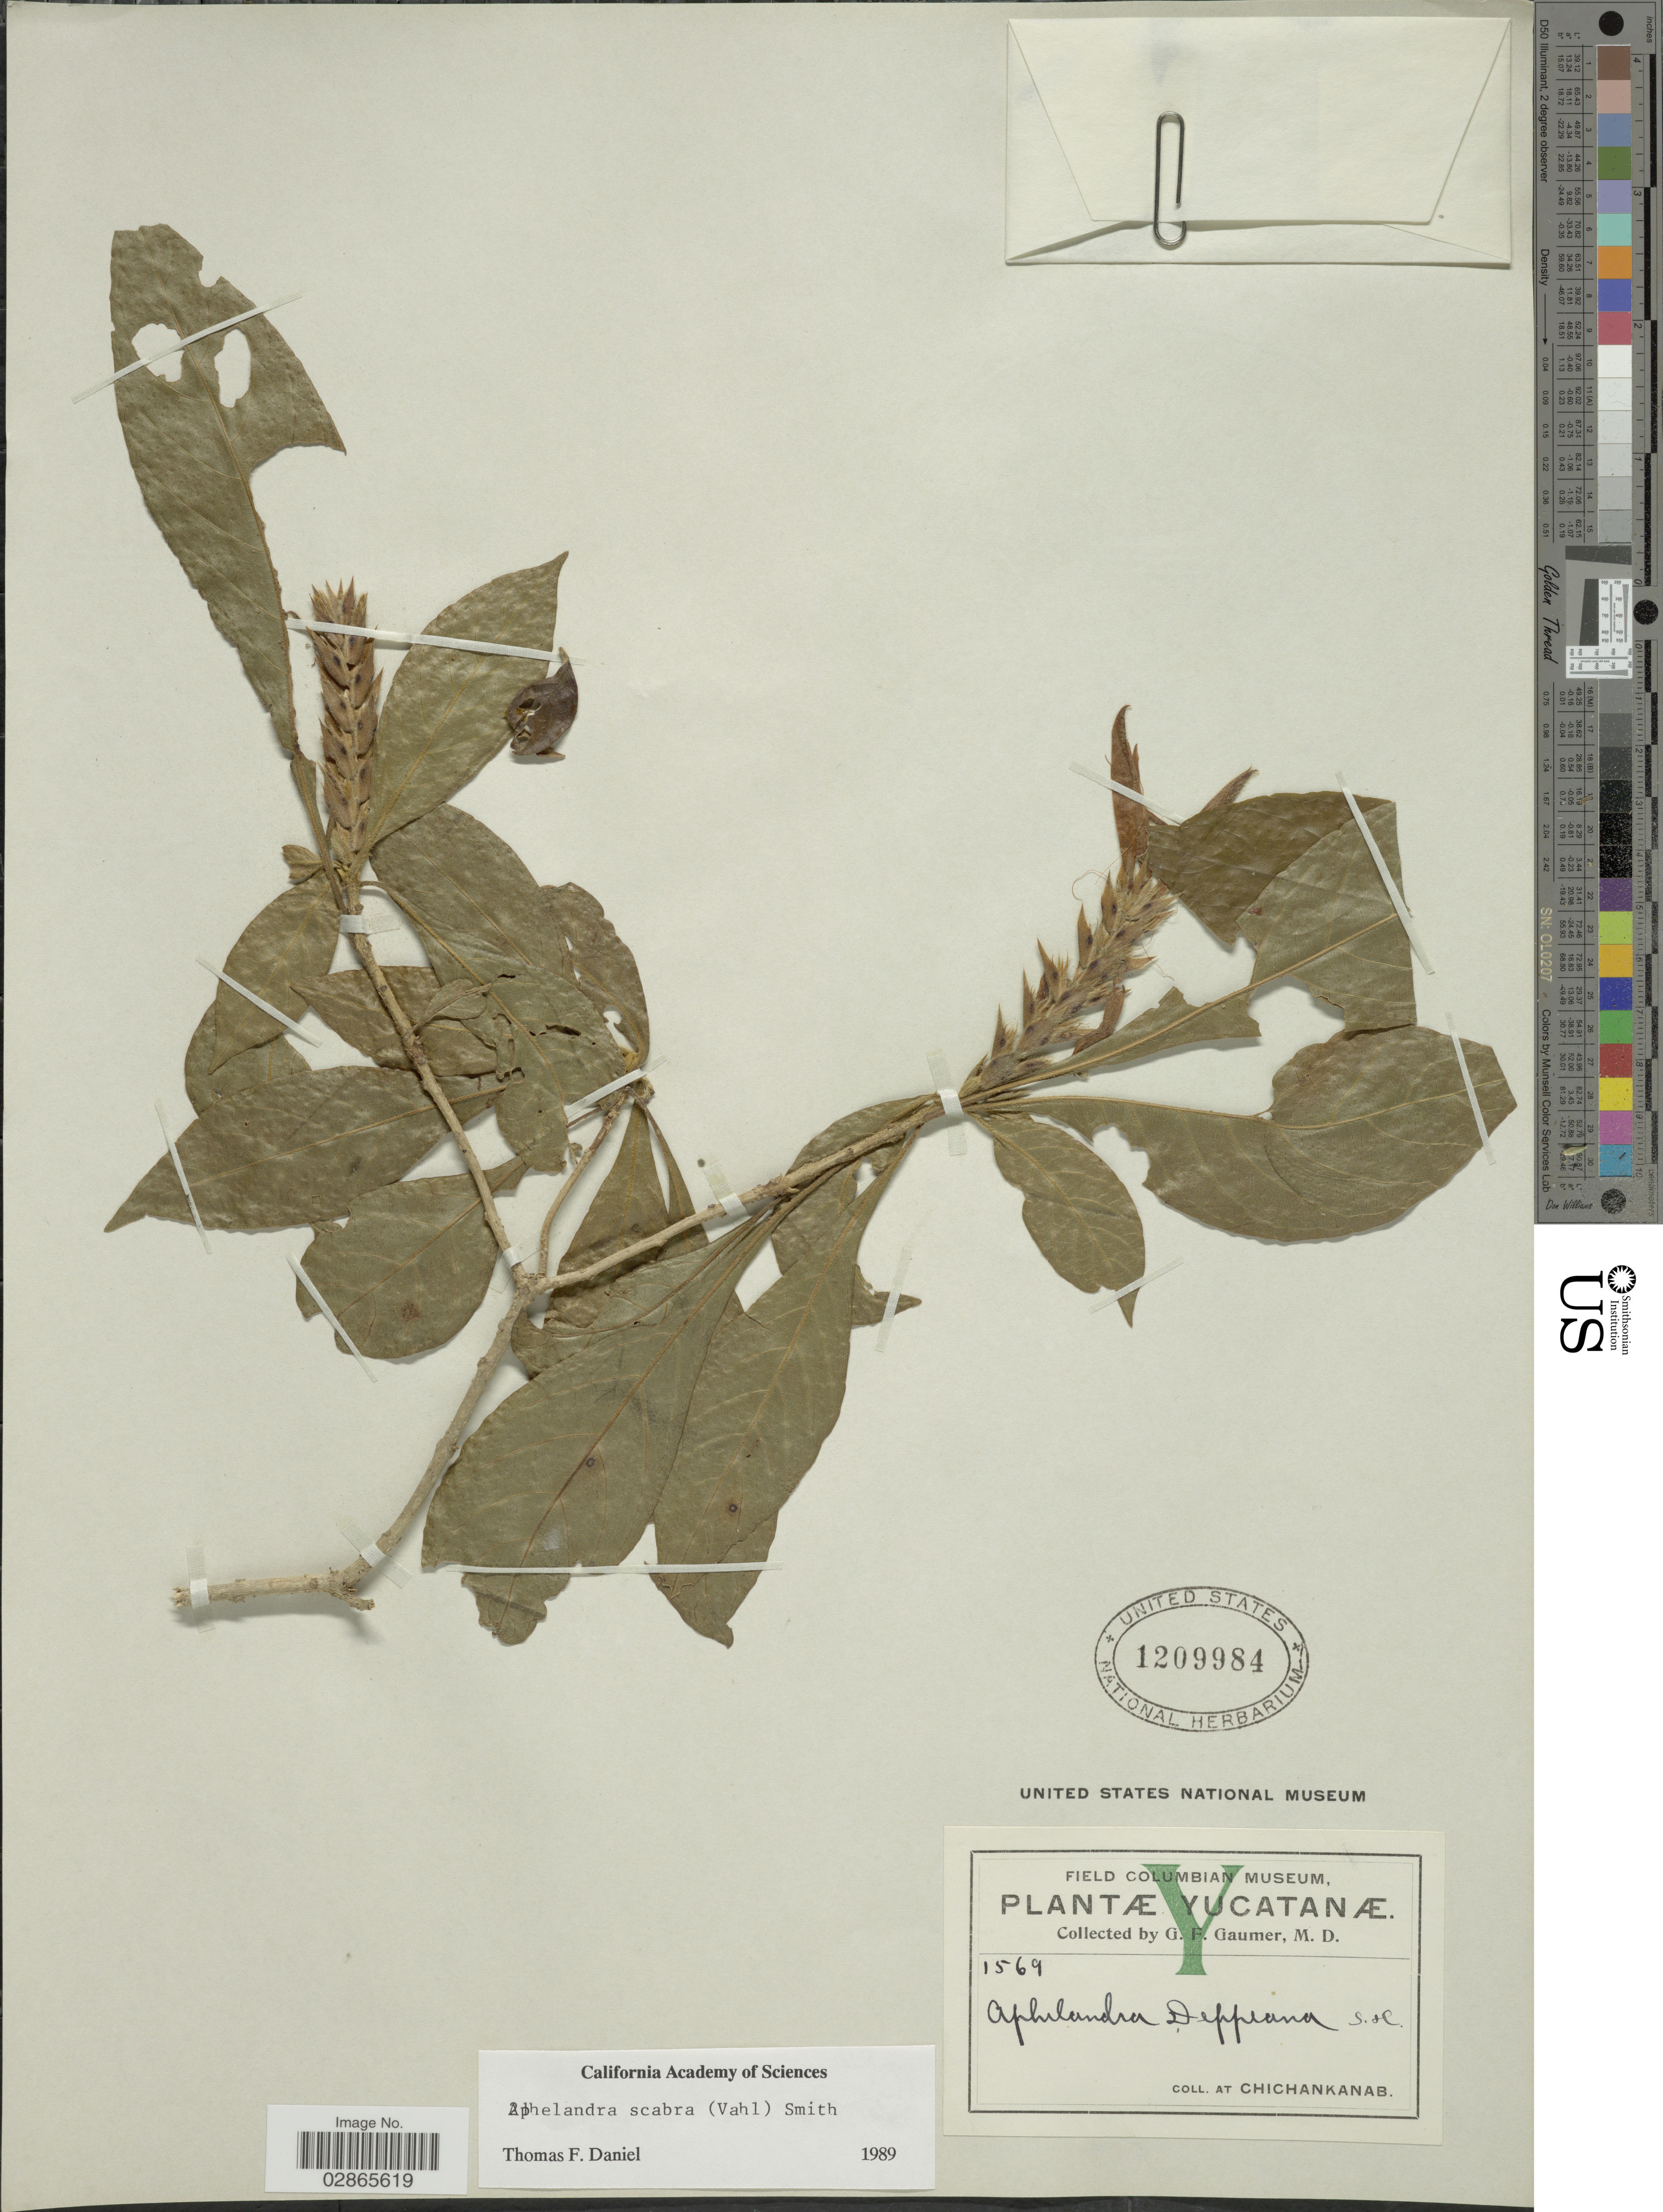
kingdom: Plantae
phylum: Tracheophyta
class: Magnoliopsida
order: Lamiales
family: Acanthaceae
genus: Aphelandra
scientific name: Aphelandra deppeana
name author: Schltdl. & Cham.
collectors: G. F. Gaumer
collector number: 1569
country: Mexico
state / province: Yucatán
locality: Chichankanab.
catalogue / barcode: US 1209984